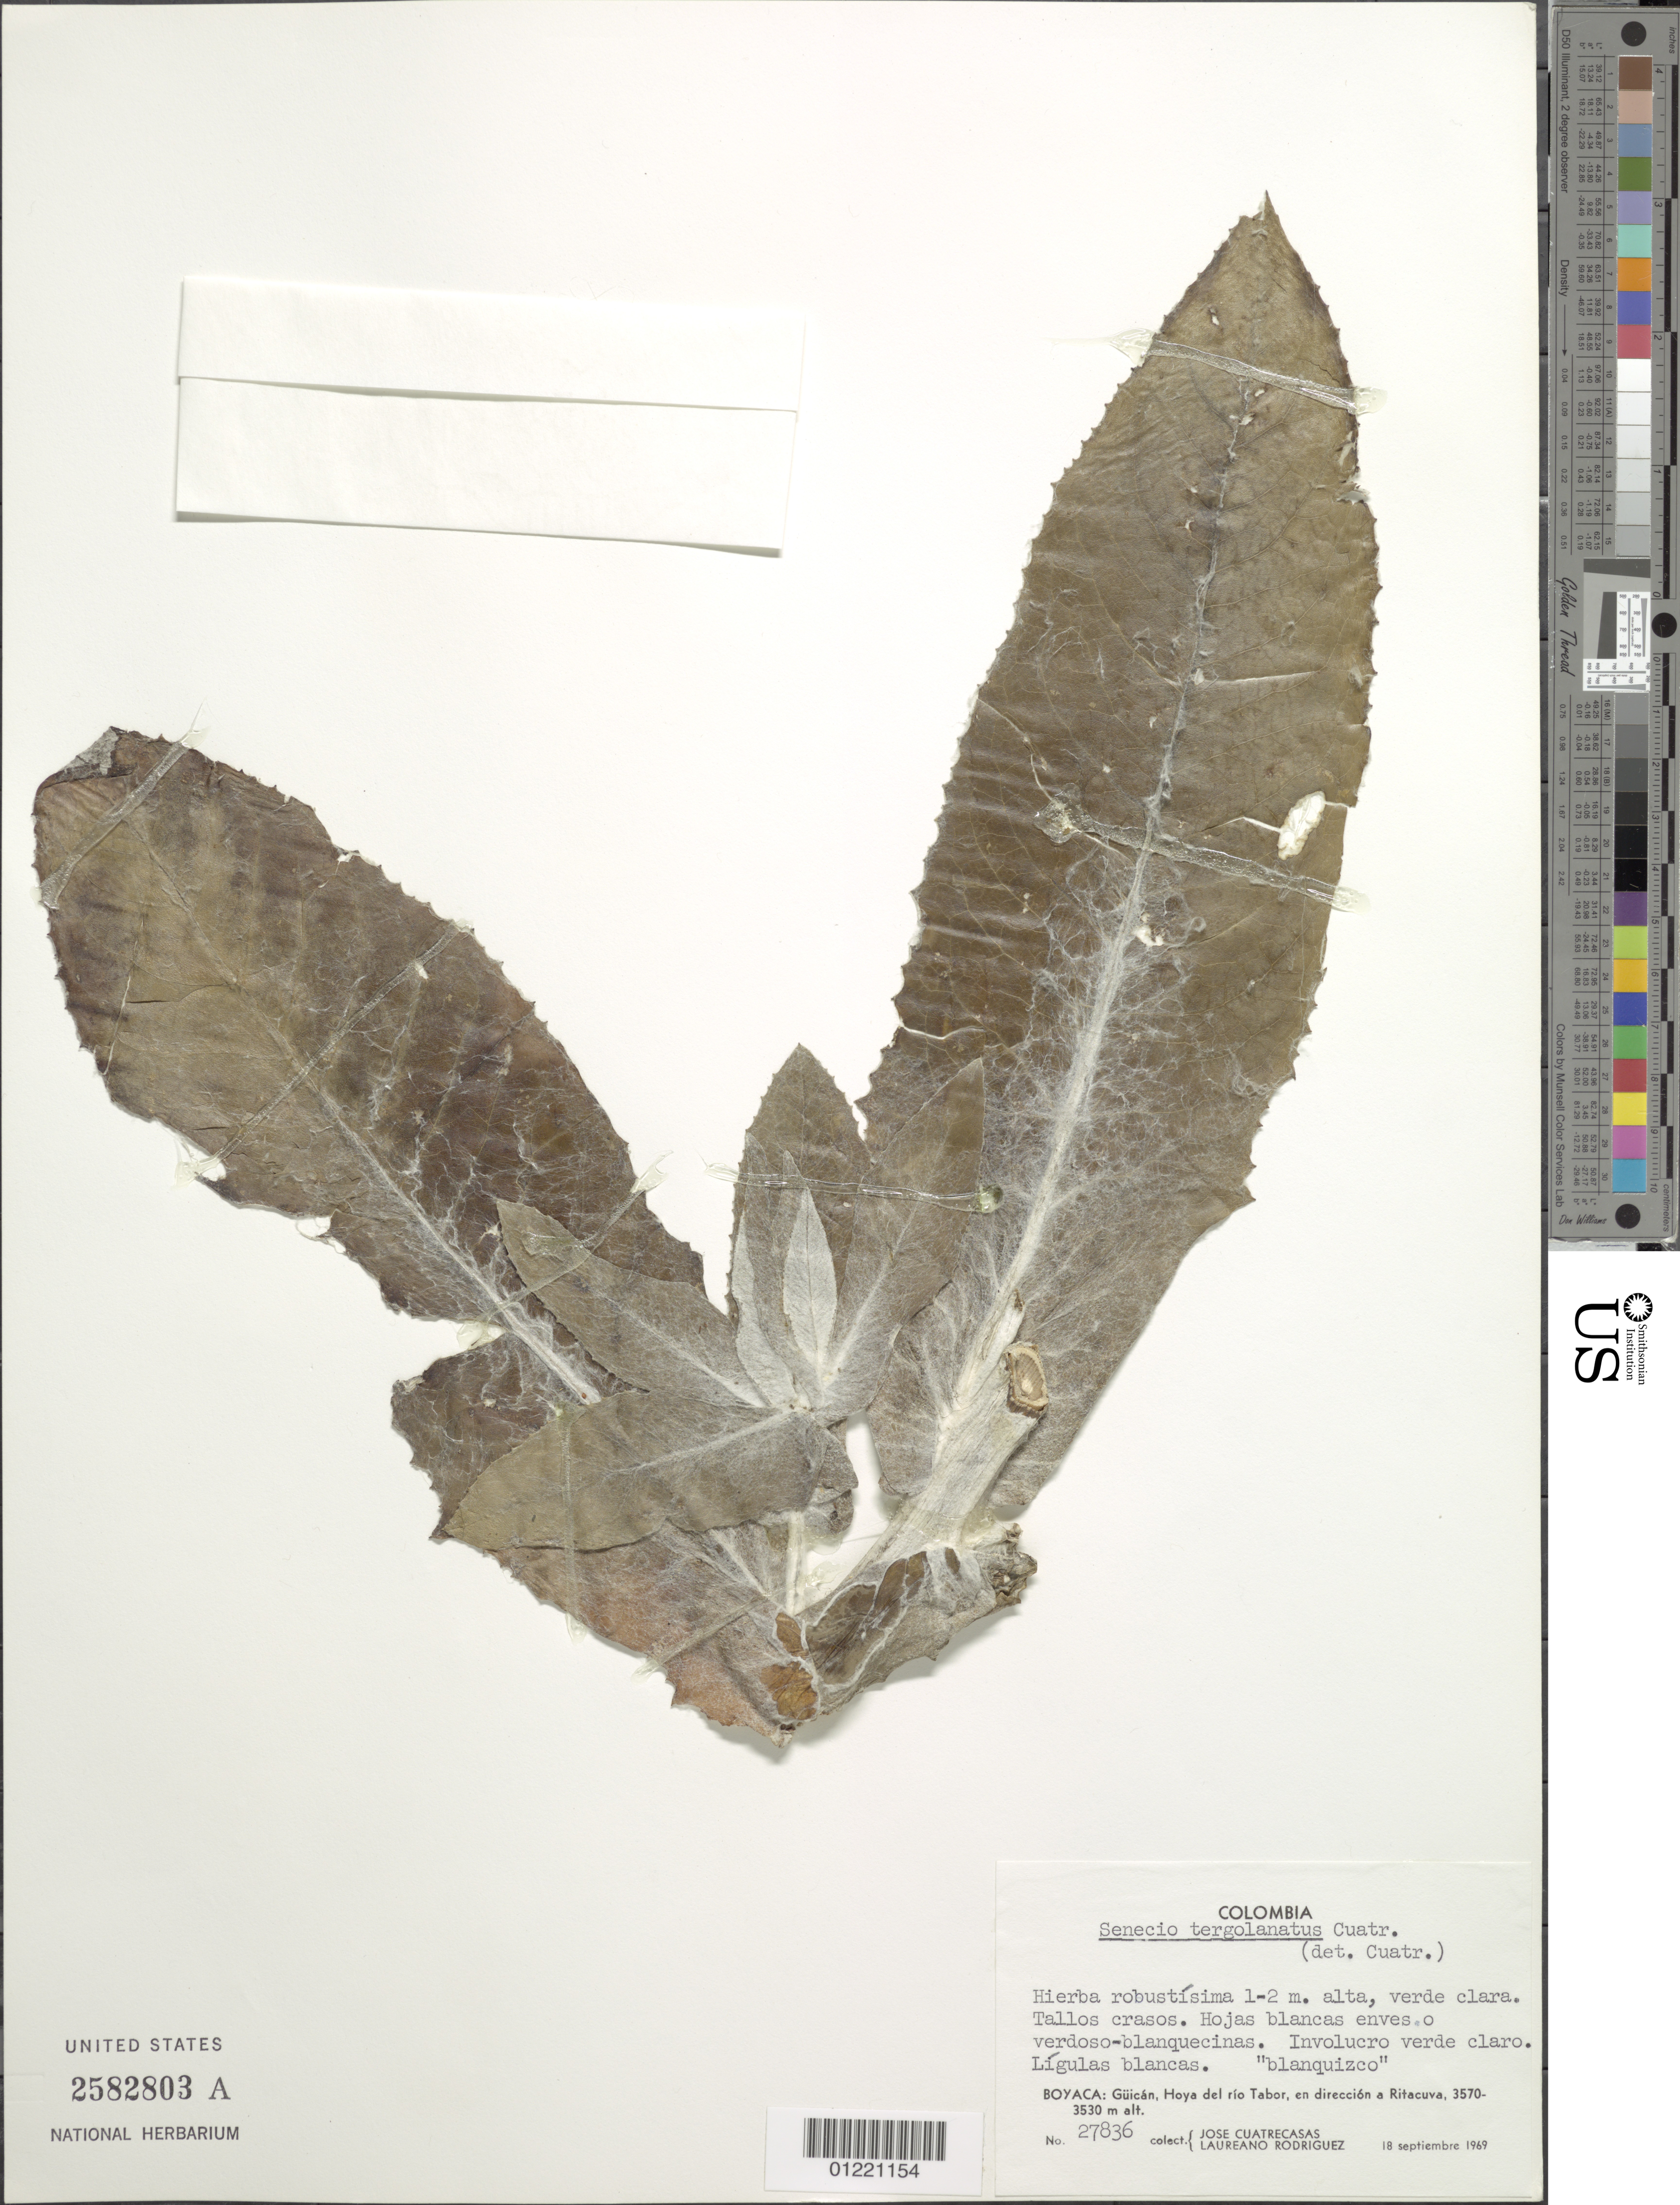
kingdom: Plantae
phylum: Tracheophyta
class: Magnoliopsida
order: Asterales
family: Asteraceae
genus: Senecio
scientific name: Senecio tergolanatus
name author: Cuatrec.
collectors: J. Cuatrecasas & L. Rodriguez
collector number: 27836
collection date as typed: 18-Sep-69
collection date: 1969-09-18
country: Colombia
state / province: Boyacá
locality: Güicán, Hoya del río Tabor, en dirección a Ritacuva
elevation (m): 3530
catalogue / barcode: US 2582803A